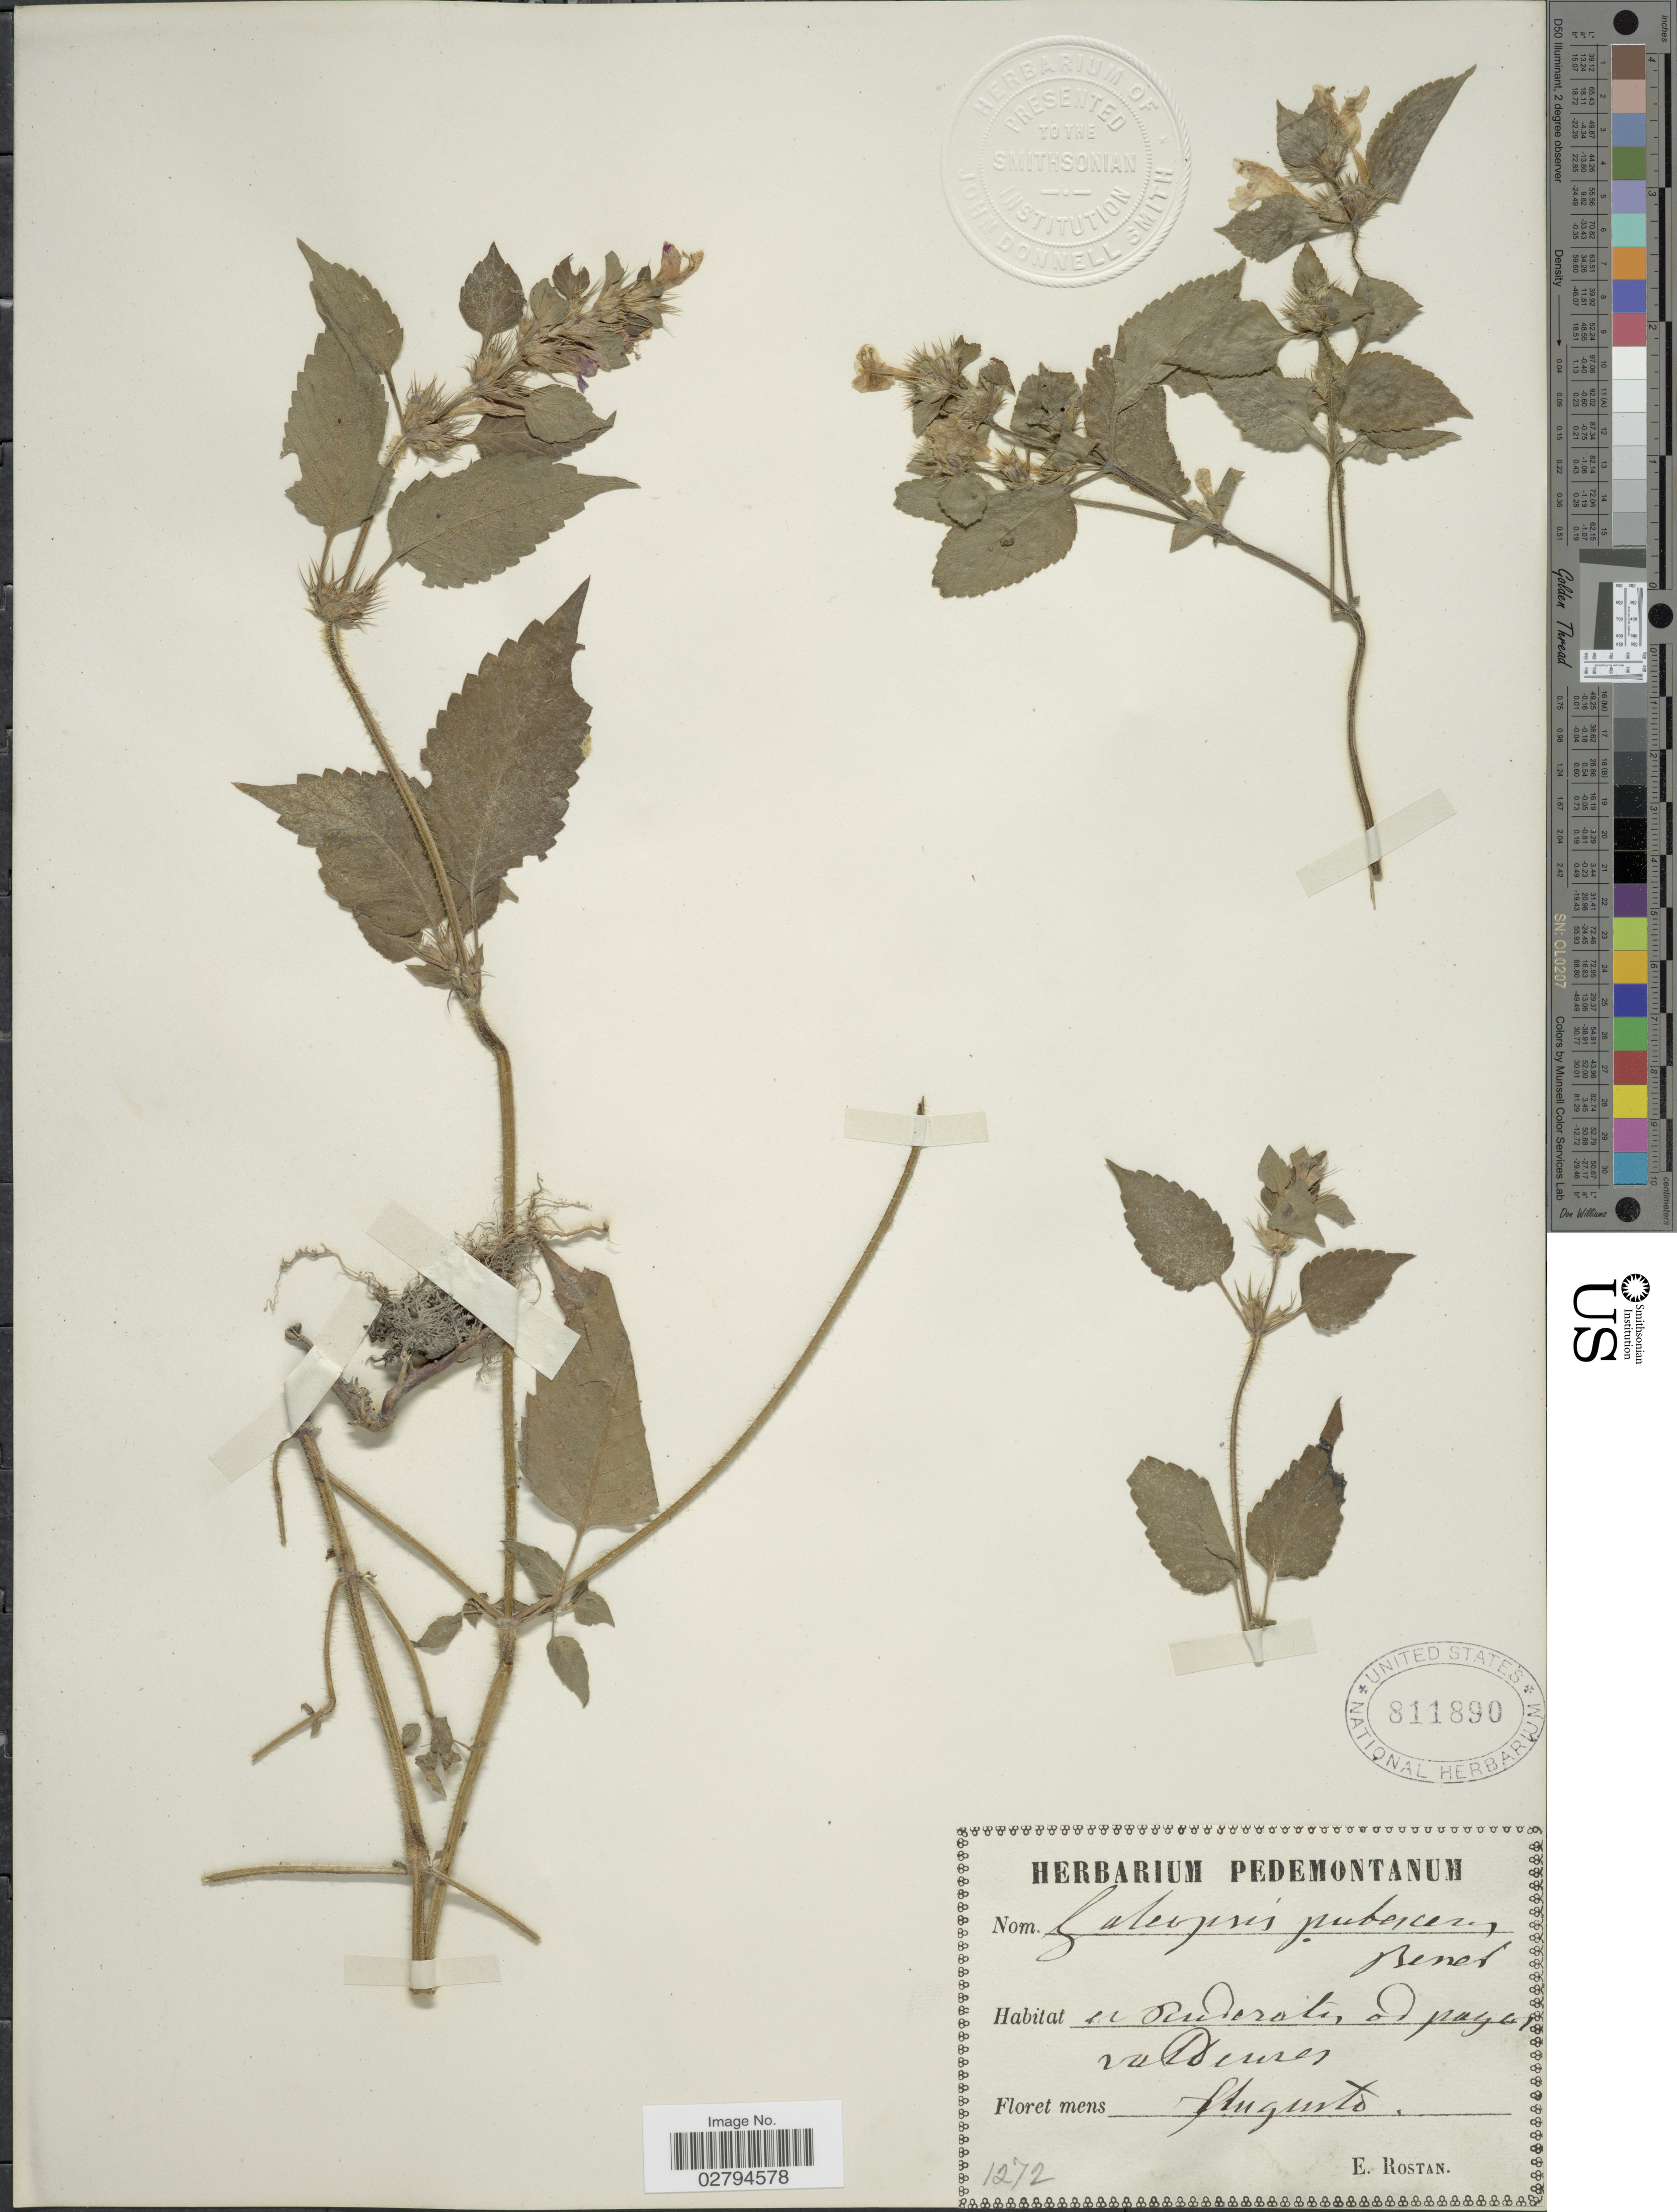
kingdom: Plantae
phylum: Tracheophyta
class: Magnoliopsida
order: Lamiales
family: Lamiaceae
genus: Galeopsis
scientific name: Galeopsis pubescens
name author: Besser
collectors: E. Rostan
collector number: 1272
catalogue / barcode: US 811890